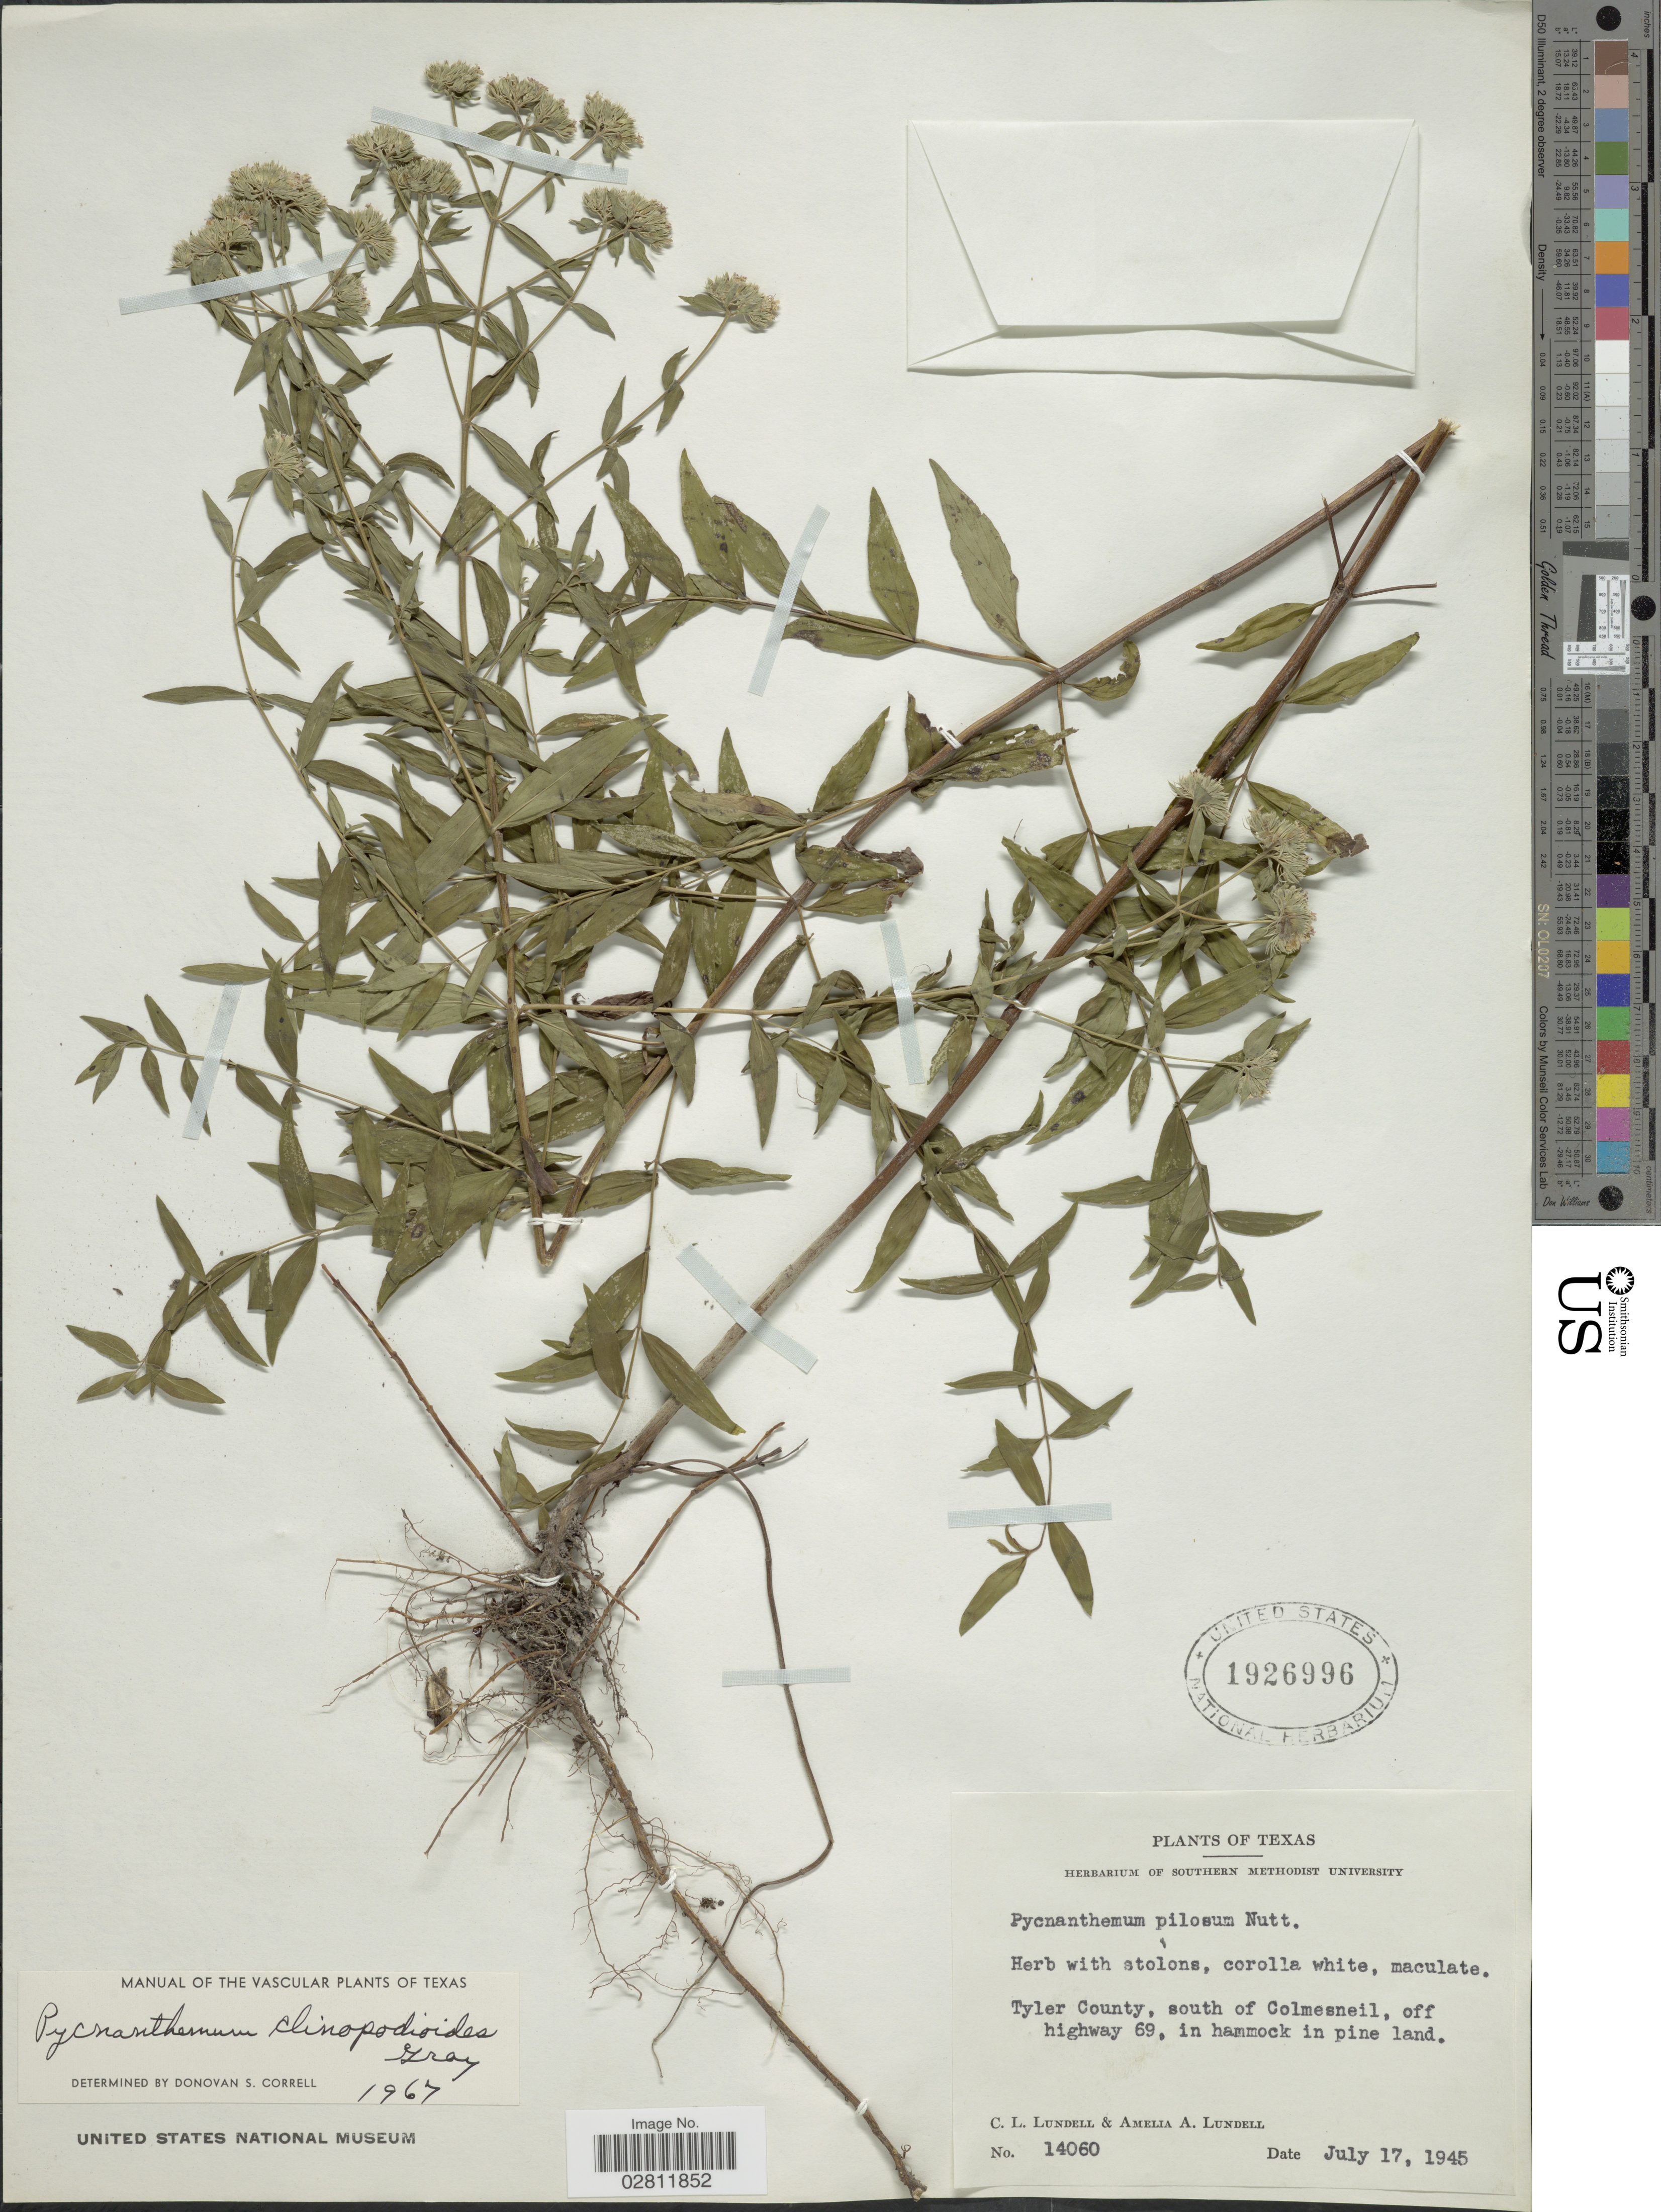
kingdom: Plantae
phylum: Tracheophyta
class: Magnoliopsida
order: Lamiales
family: Lamiaceae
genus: Pycnanthemum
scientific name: Pycnanthemum clinopodioides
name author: Torr. & A. Gray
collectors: C. L. Lundell & A. A. Lundell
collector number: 14060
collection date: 1945-07-17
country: United States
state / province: Texas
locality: Tyler County, south of Colmesneil, off highway 69, in hammock in pine land.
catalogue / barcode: US 1926996